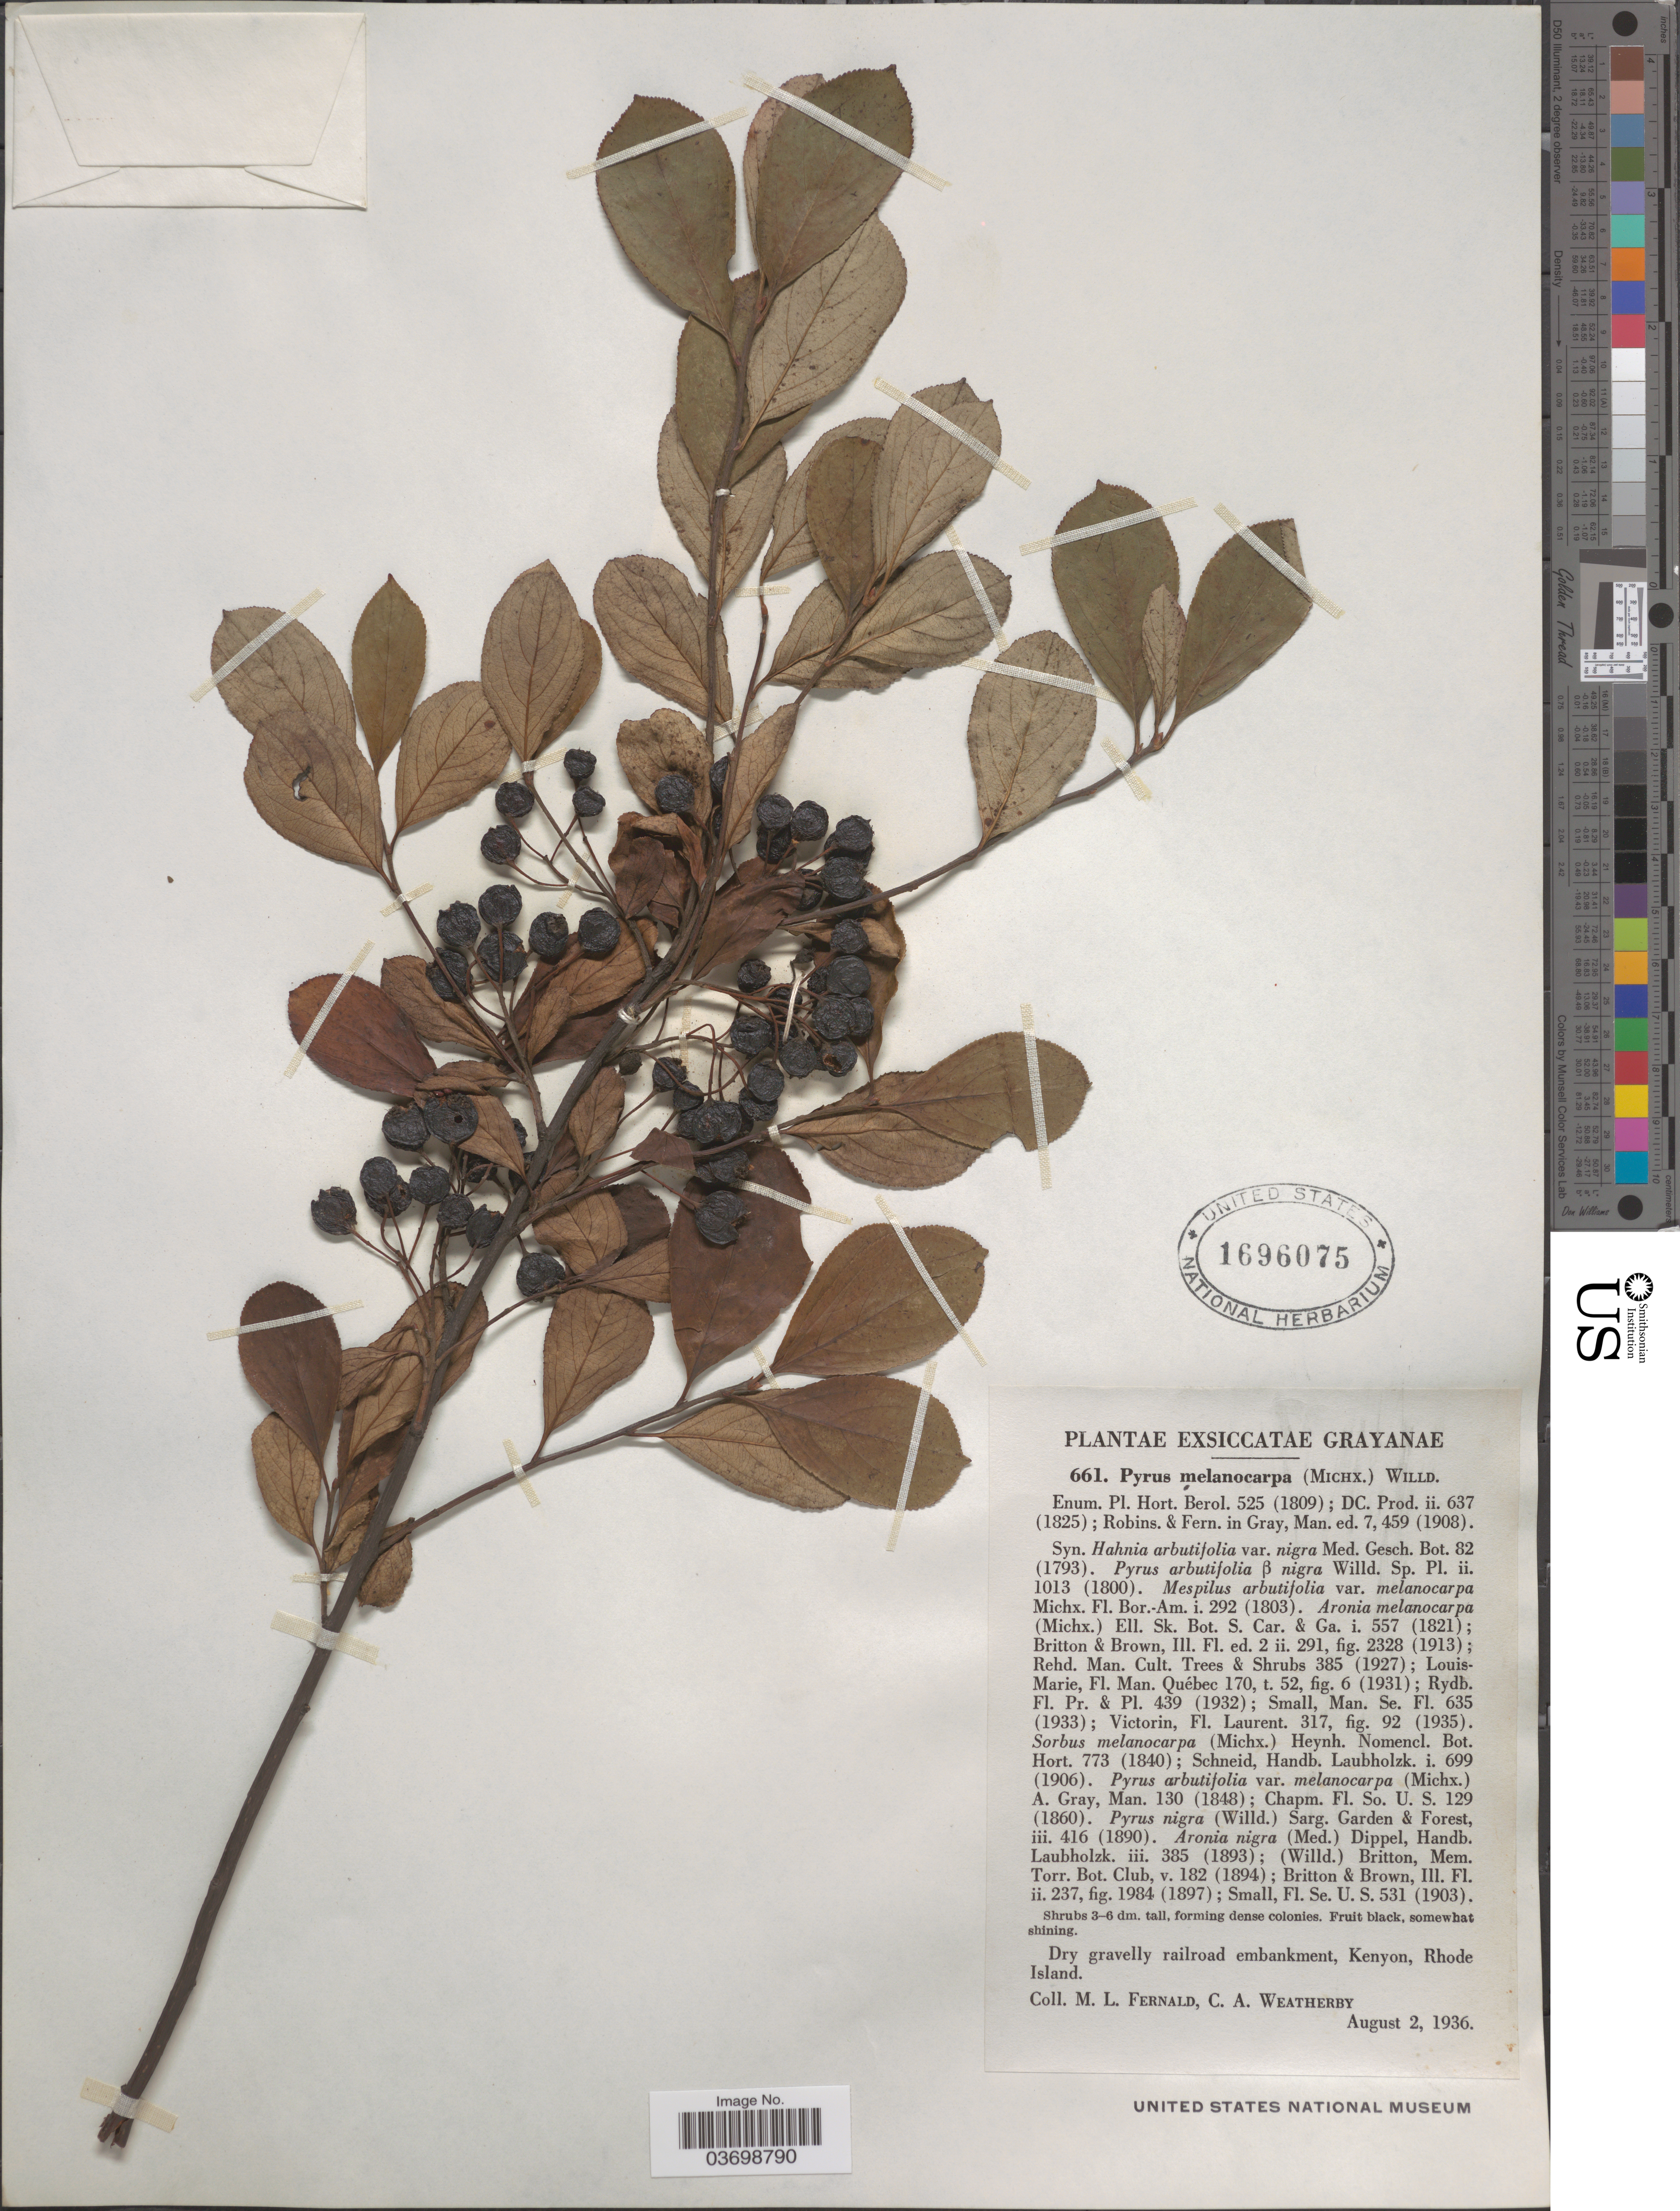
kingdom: Plantae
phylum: Tracheophyta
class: Magnoliopsida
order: Rosales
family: Rosaceae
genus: Aronia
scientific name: Aronia melanocarpa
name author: (Michx.) Elliott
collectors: M. L. Fernald & C. A. Weatherby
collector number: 661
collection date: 1936-08-02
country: United States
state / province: Rhode Island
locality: Dry gravelly railroad embankment, Kenyon.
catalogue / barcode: US 1696075